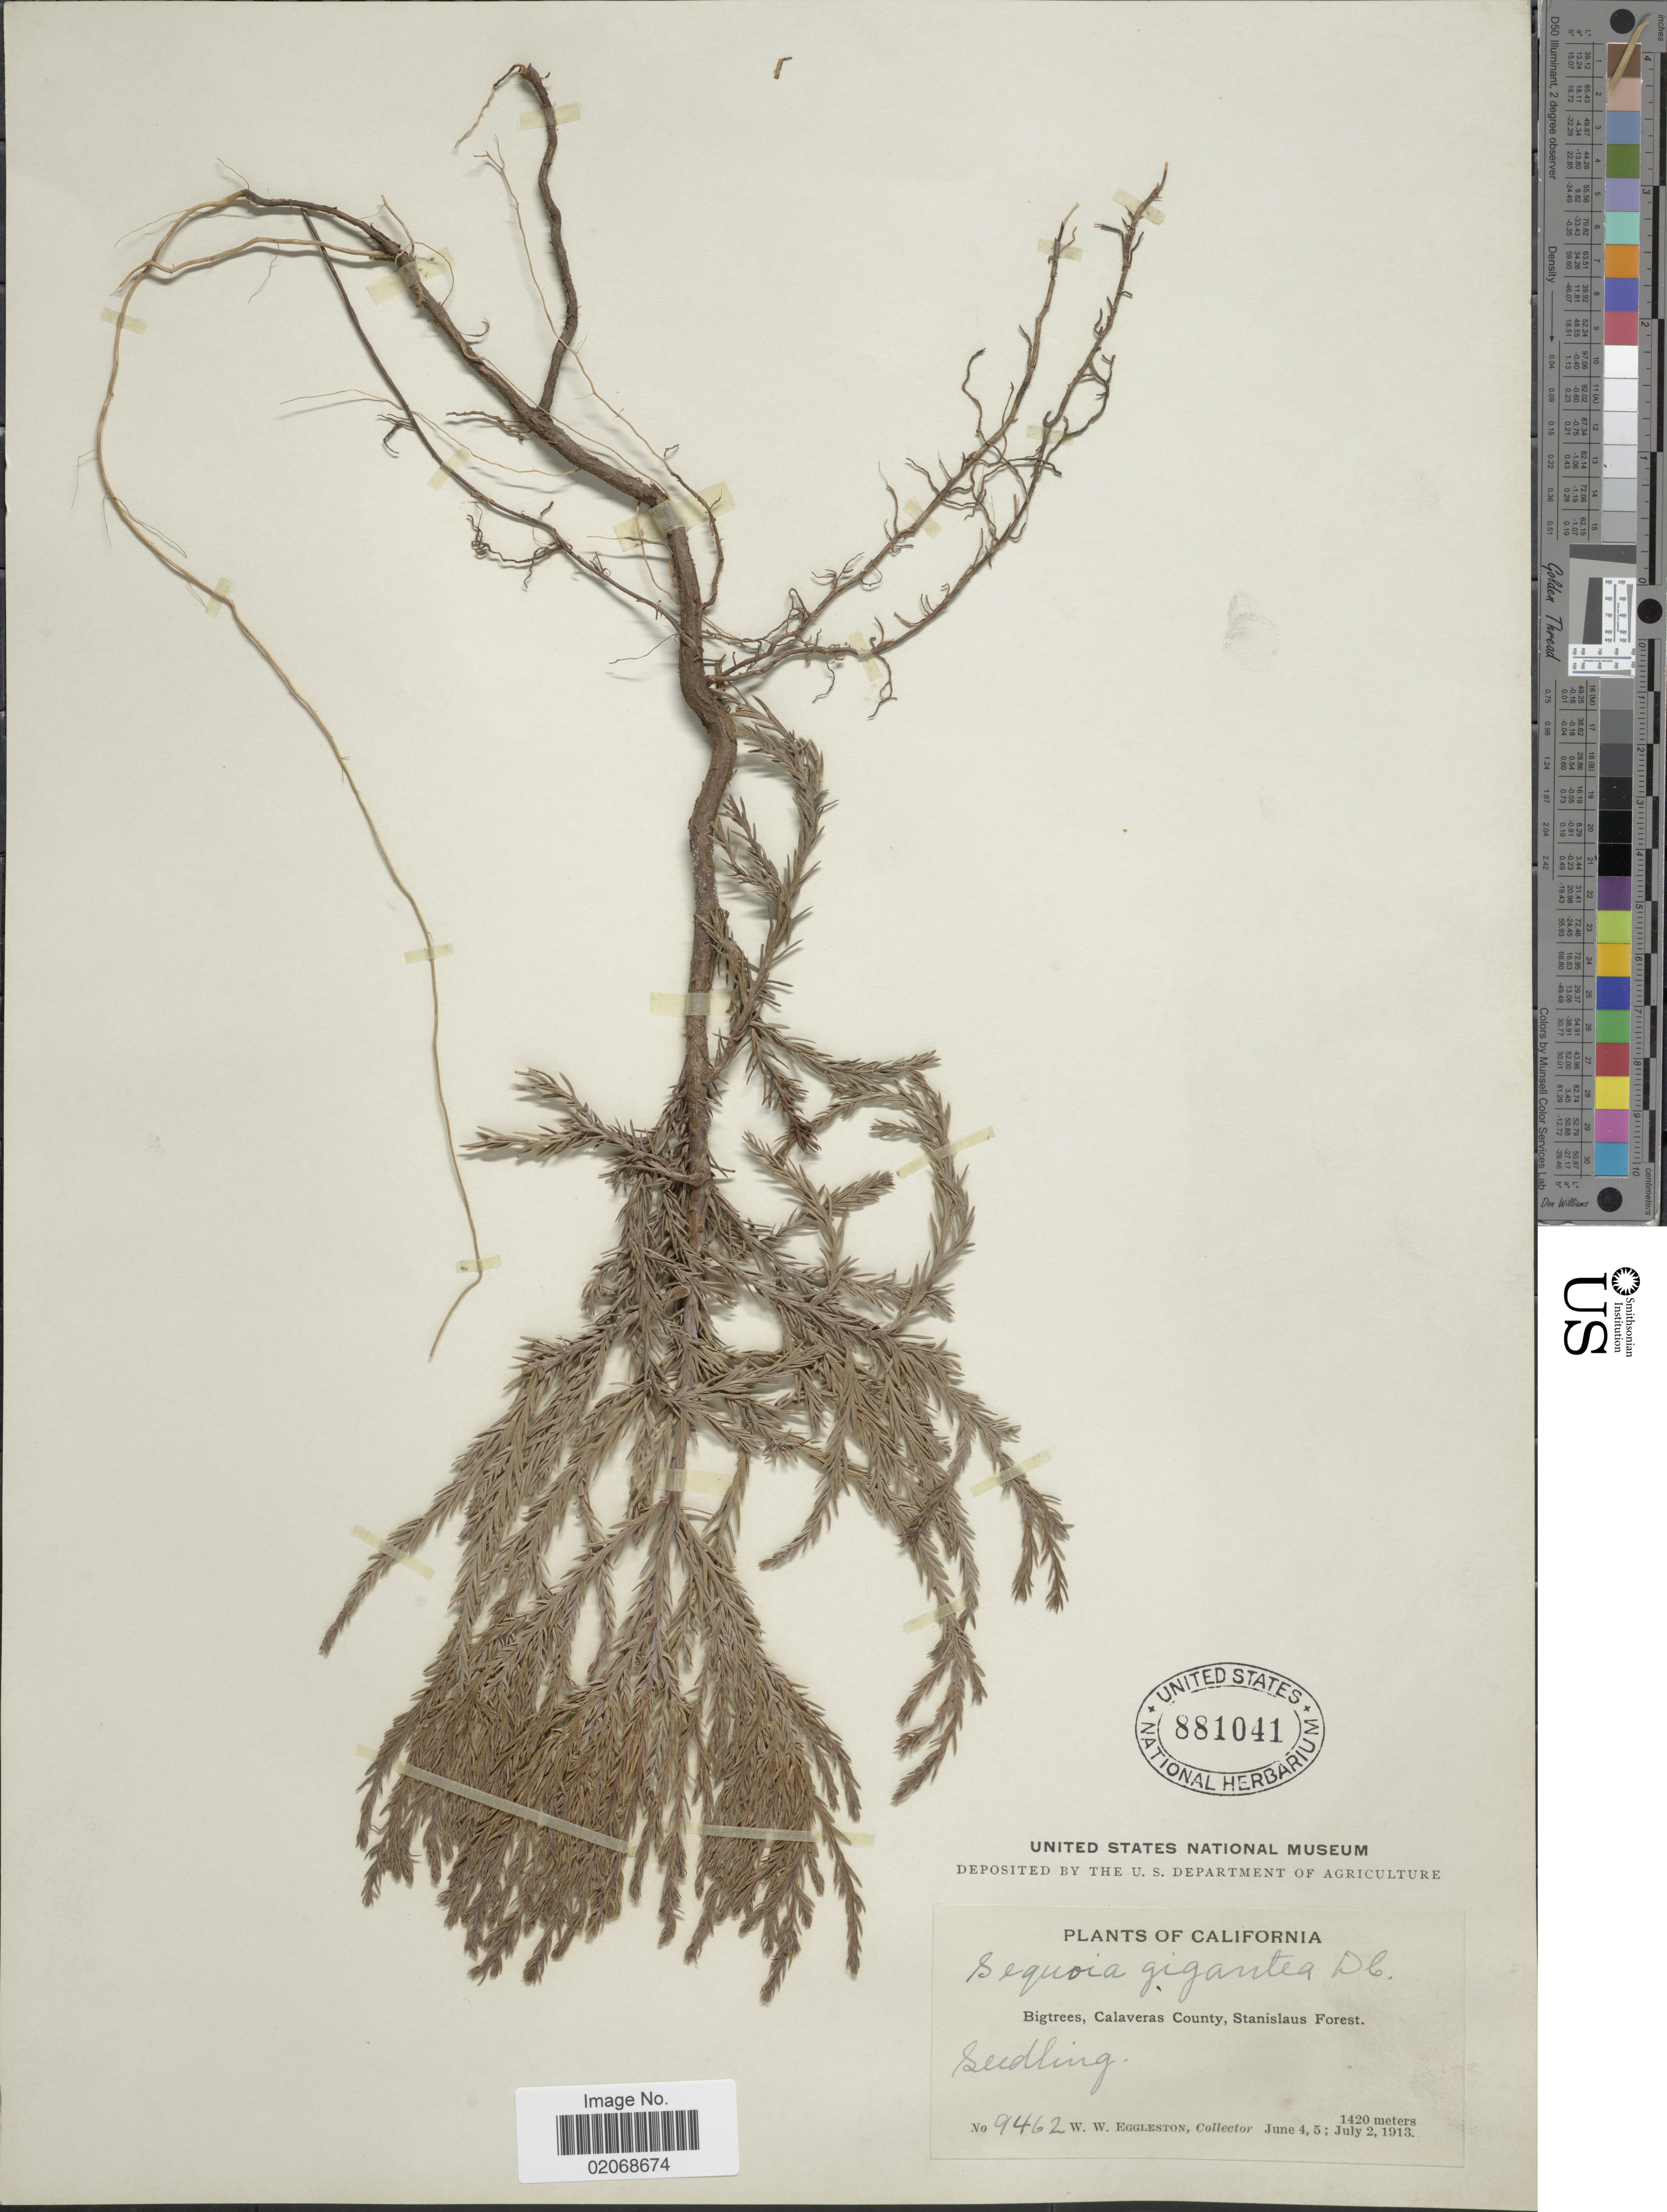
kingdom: Plantae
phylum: Tracheophyta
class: Pinopsida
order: Pinales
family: Cupressaceae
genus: Sequoia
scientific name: Sequoia gigantea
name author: (Lindl.) Decne.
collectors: W. W. Eggleston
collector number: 9462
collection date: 1913-06-04/1913-07-02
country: United States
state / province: California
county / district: Calaveras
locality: Bigtrees, Calaveras County, Stanislaus Forest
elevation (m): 1420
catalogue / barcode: US 881041